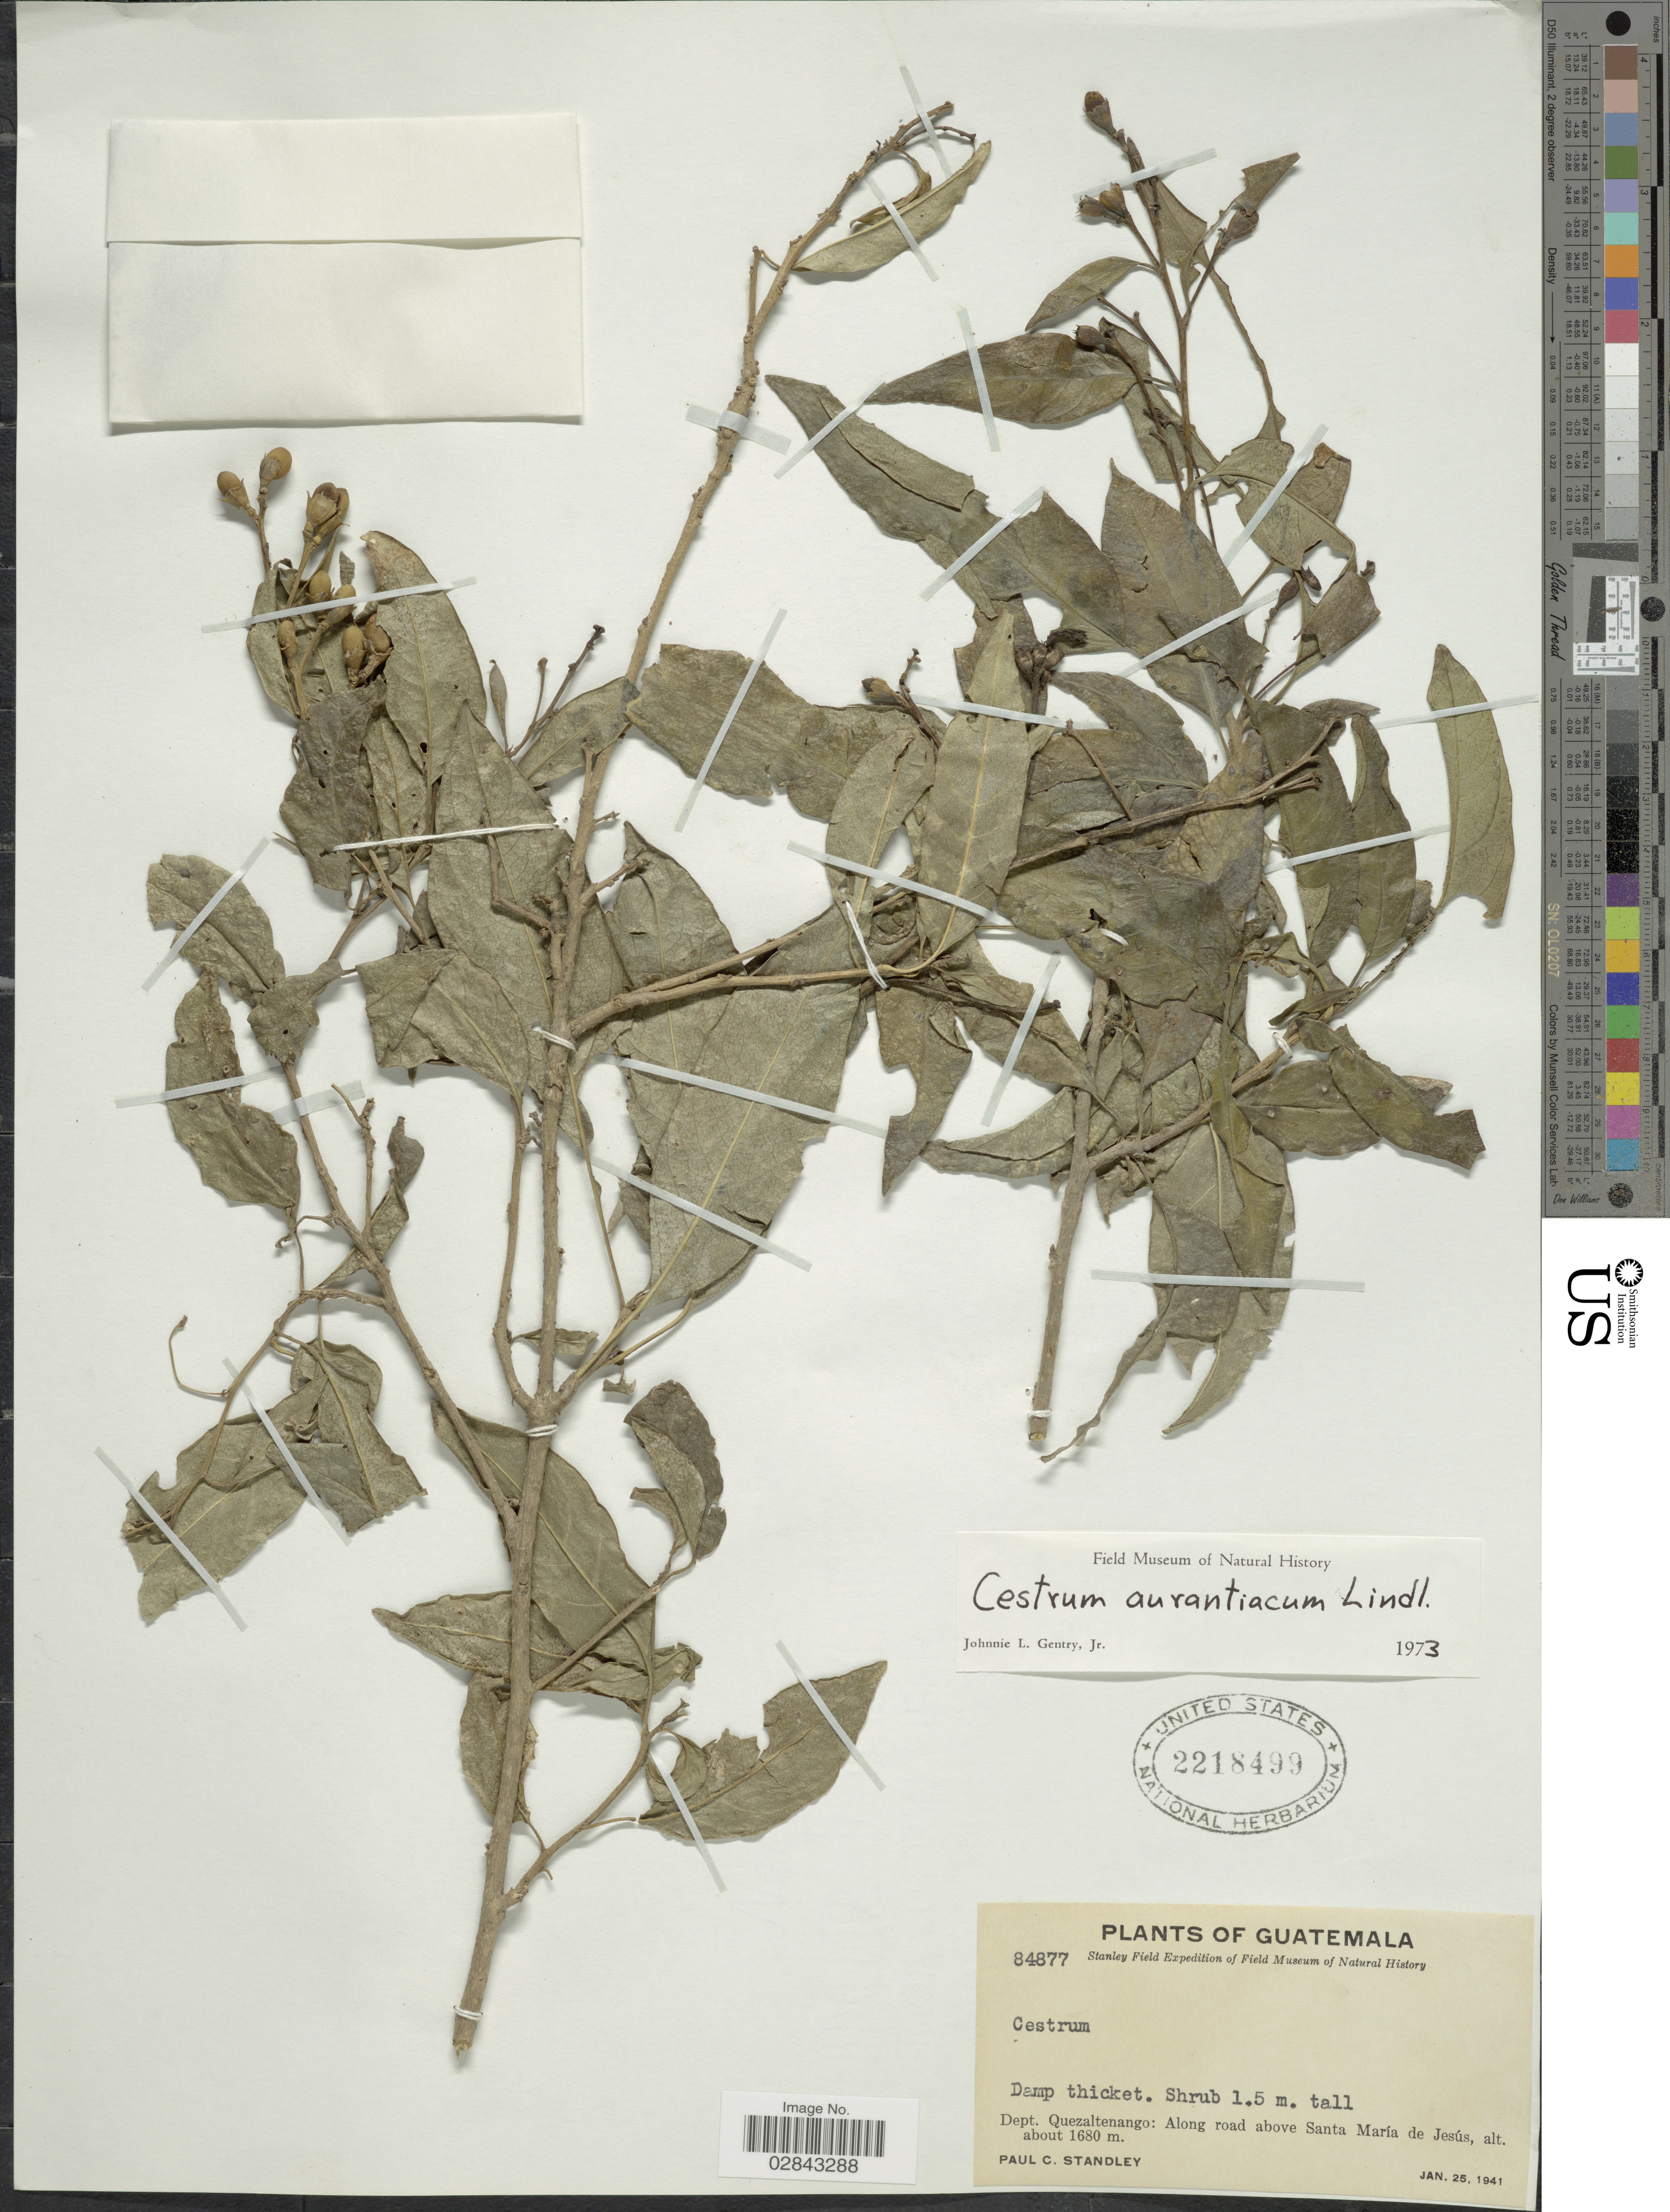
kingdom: Plantae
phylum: Tracheophyta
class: Magnoliopsida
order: Solanales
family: Solanaceae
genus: Cestrum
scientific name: Cestrum aurantiacum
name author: Lindley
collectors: P. C. Standley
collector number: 84877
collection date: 1941-01-25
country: Guatemala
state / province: Quetzaltenango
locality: Along road above Santa María de Jesús.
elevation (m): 1680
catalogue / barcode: US 2218499